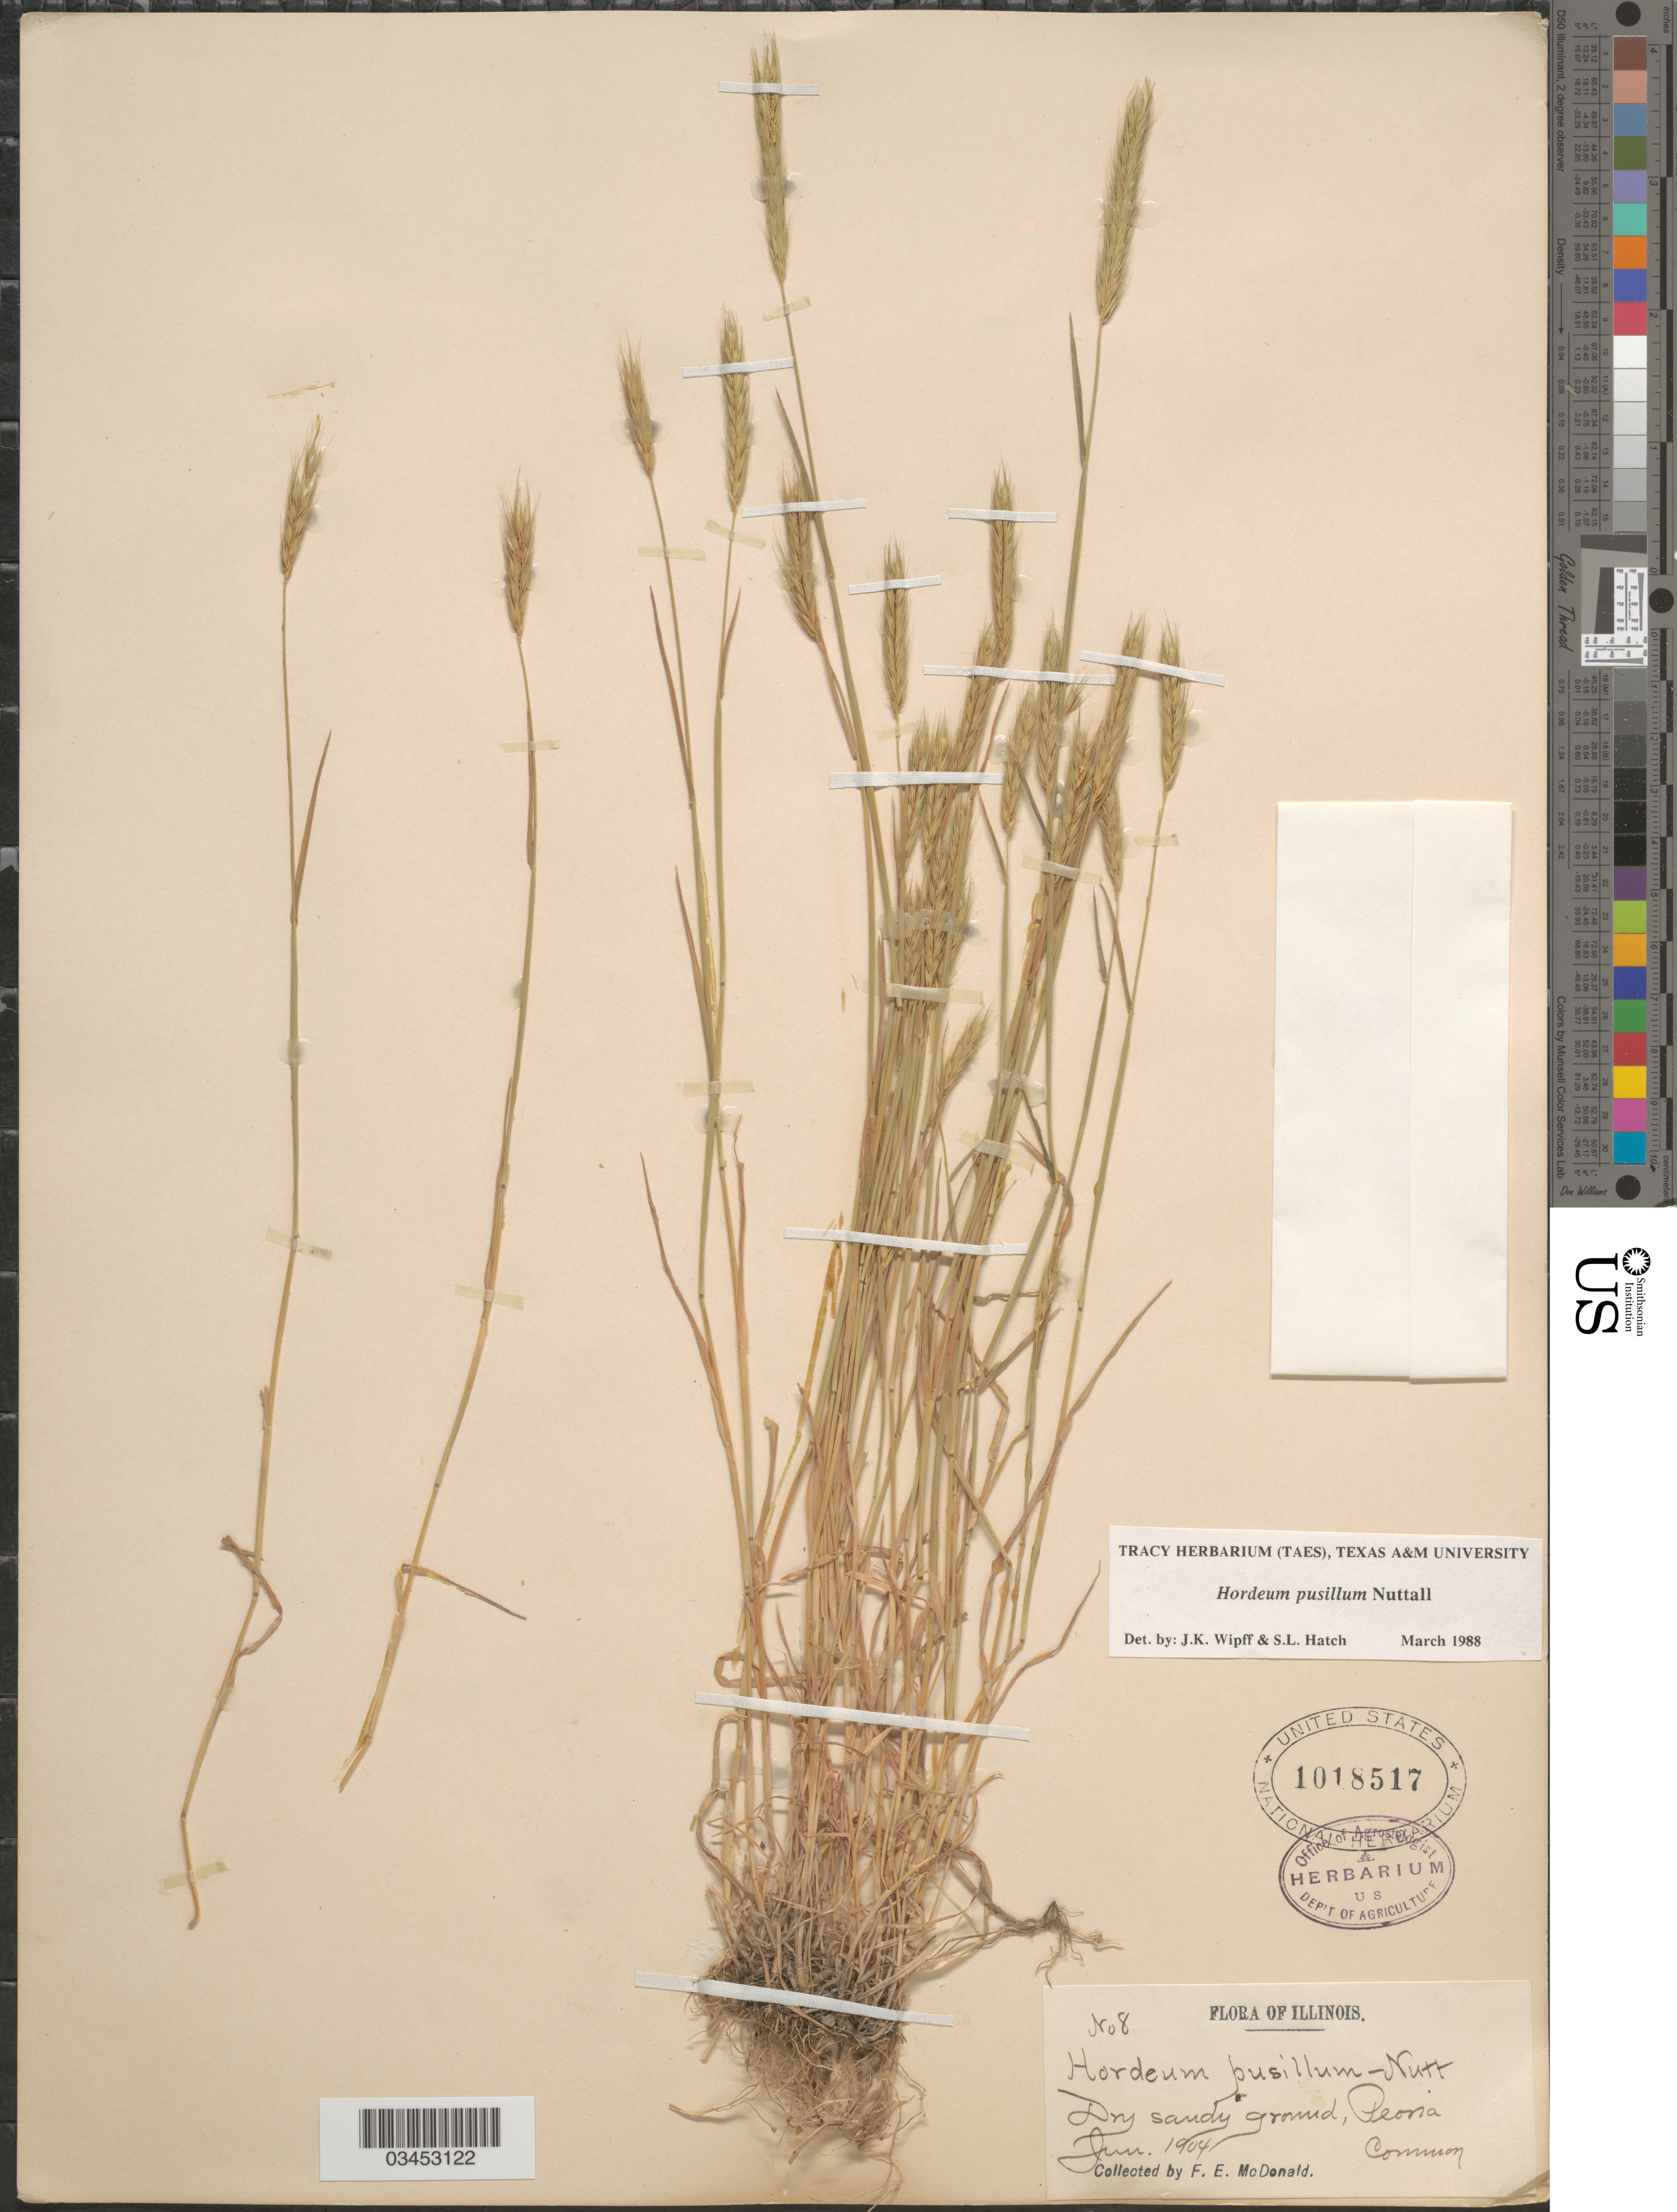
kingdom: Plantae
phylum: Tracheophyta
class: Liliopsida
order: Poales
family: Poaceae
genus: Hordeum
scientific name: Hordeum pusillum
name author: Nutt.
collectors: F. E. McDonald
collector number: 8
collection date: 1904-06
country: United States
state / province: Illinois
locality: Dry sandy ground, Peoria.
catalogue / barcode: US 1018517